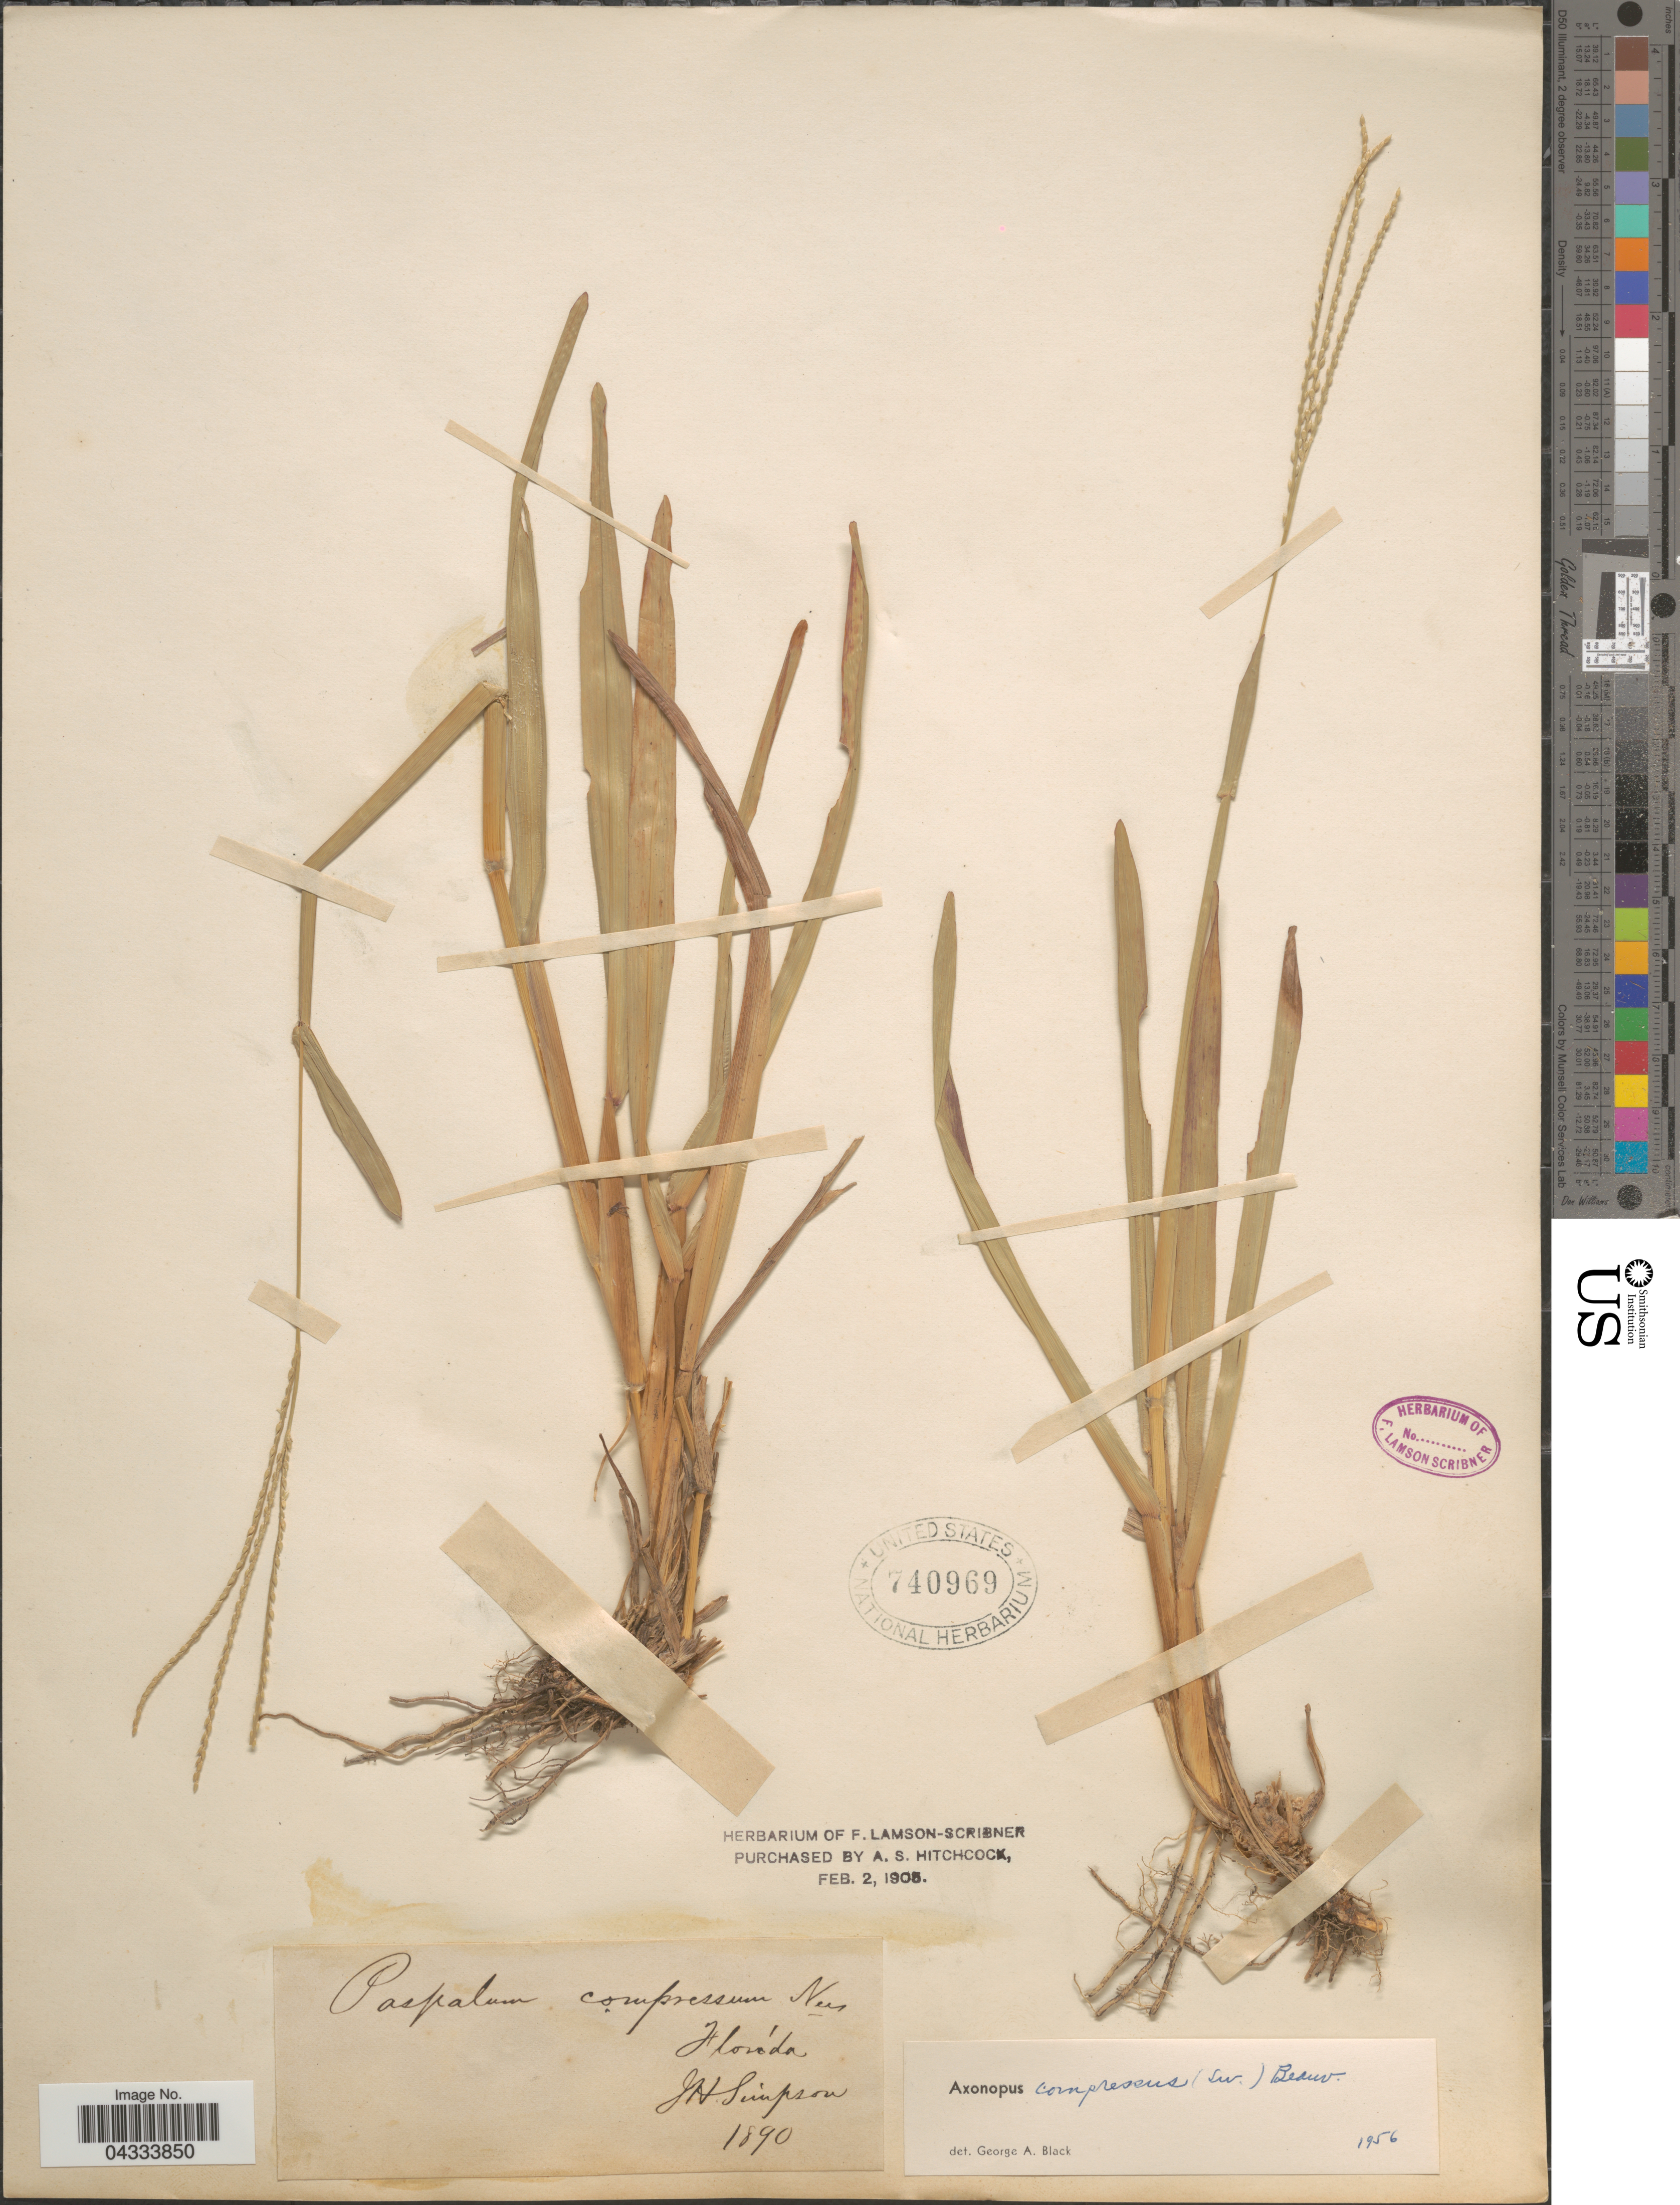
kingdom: Plantae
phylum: Tracheophyta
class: Liliopsida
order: Poales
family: Poaceae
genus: Axonopus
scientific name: Axonopus compressus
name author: (Sw.) P. Beauv.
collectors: J. H. Simpson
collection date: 1890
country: United States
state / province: Florida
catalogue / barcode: US 740969